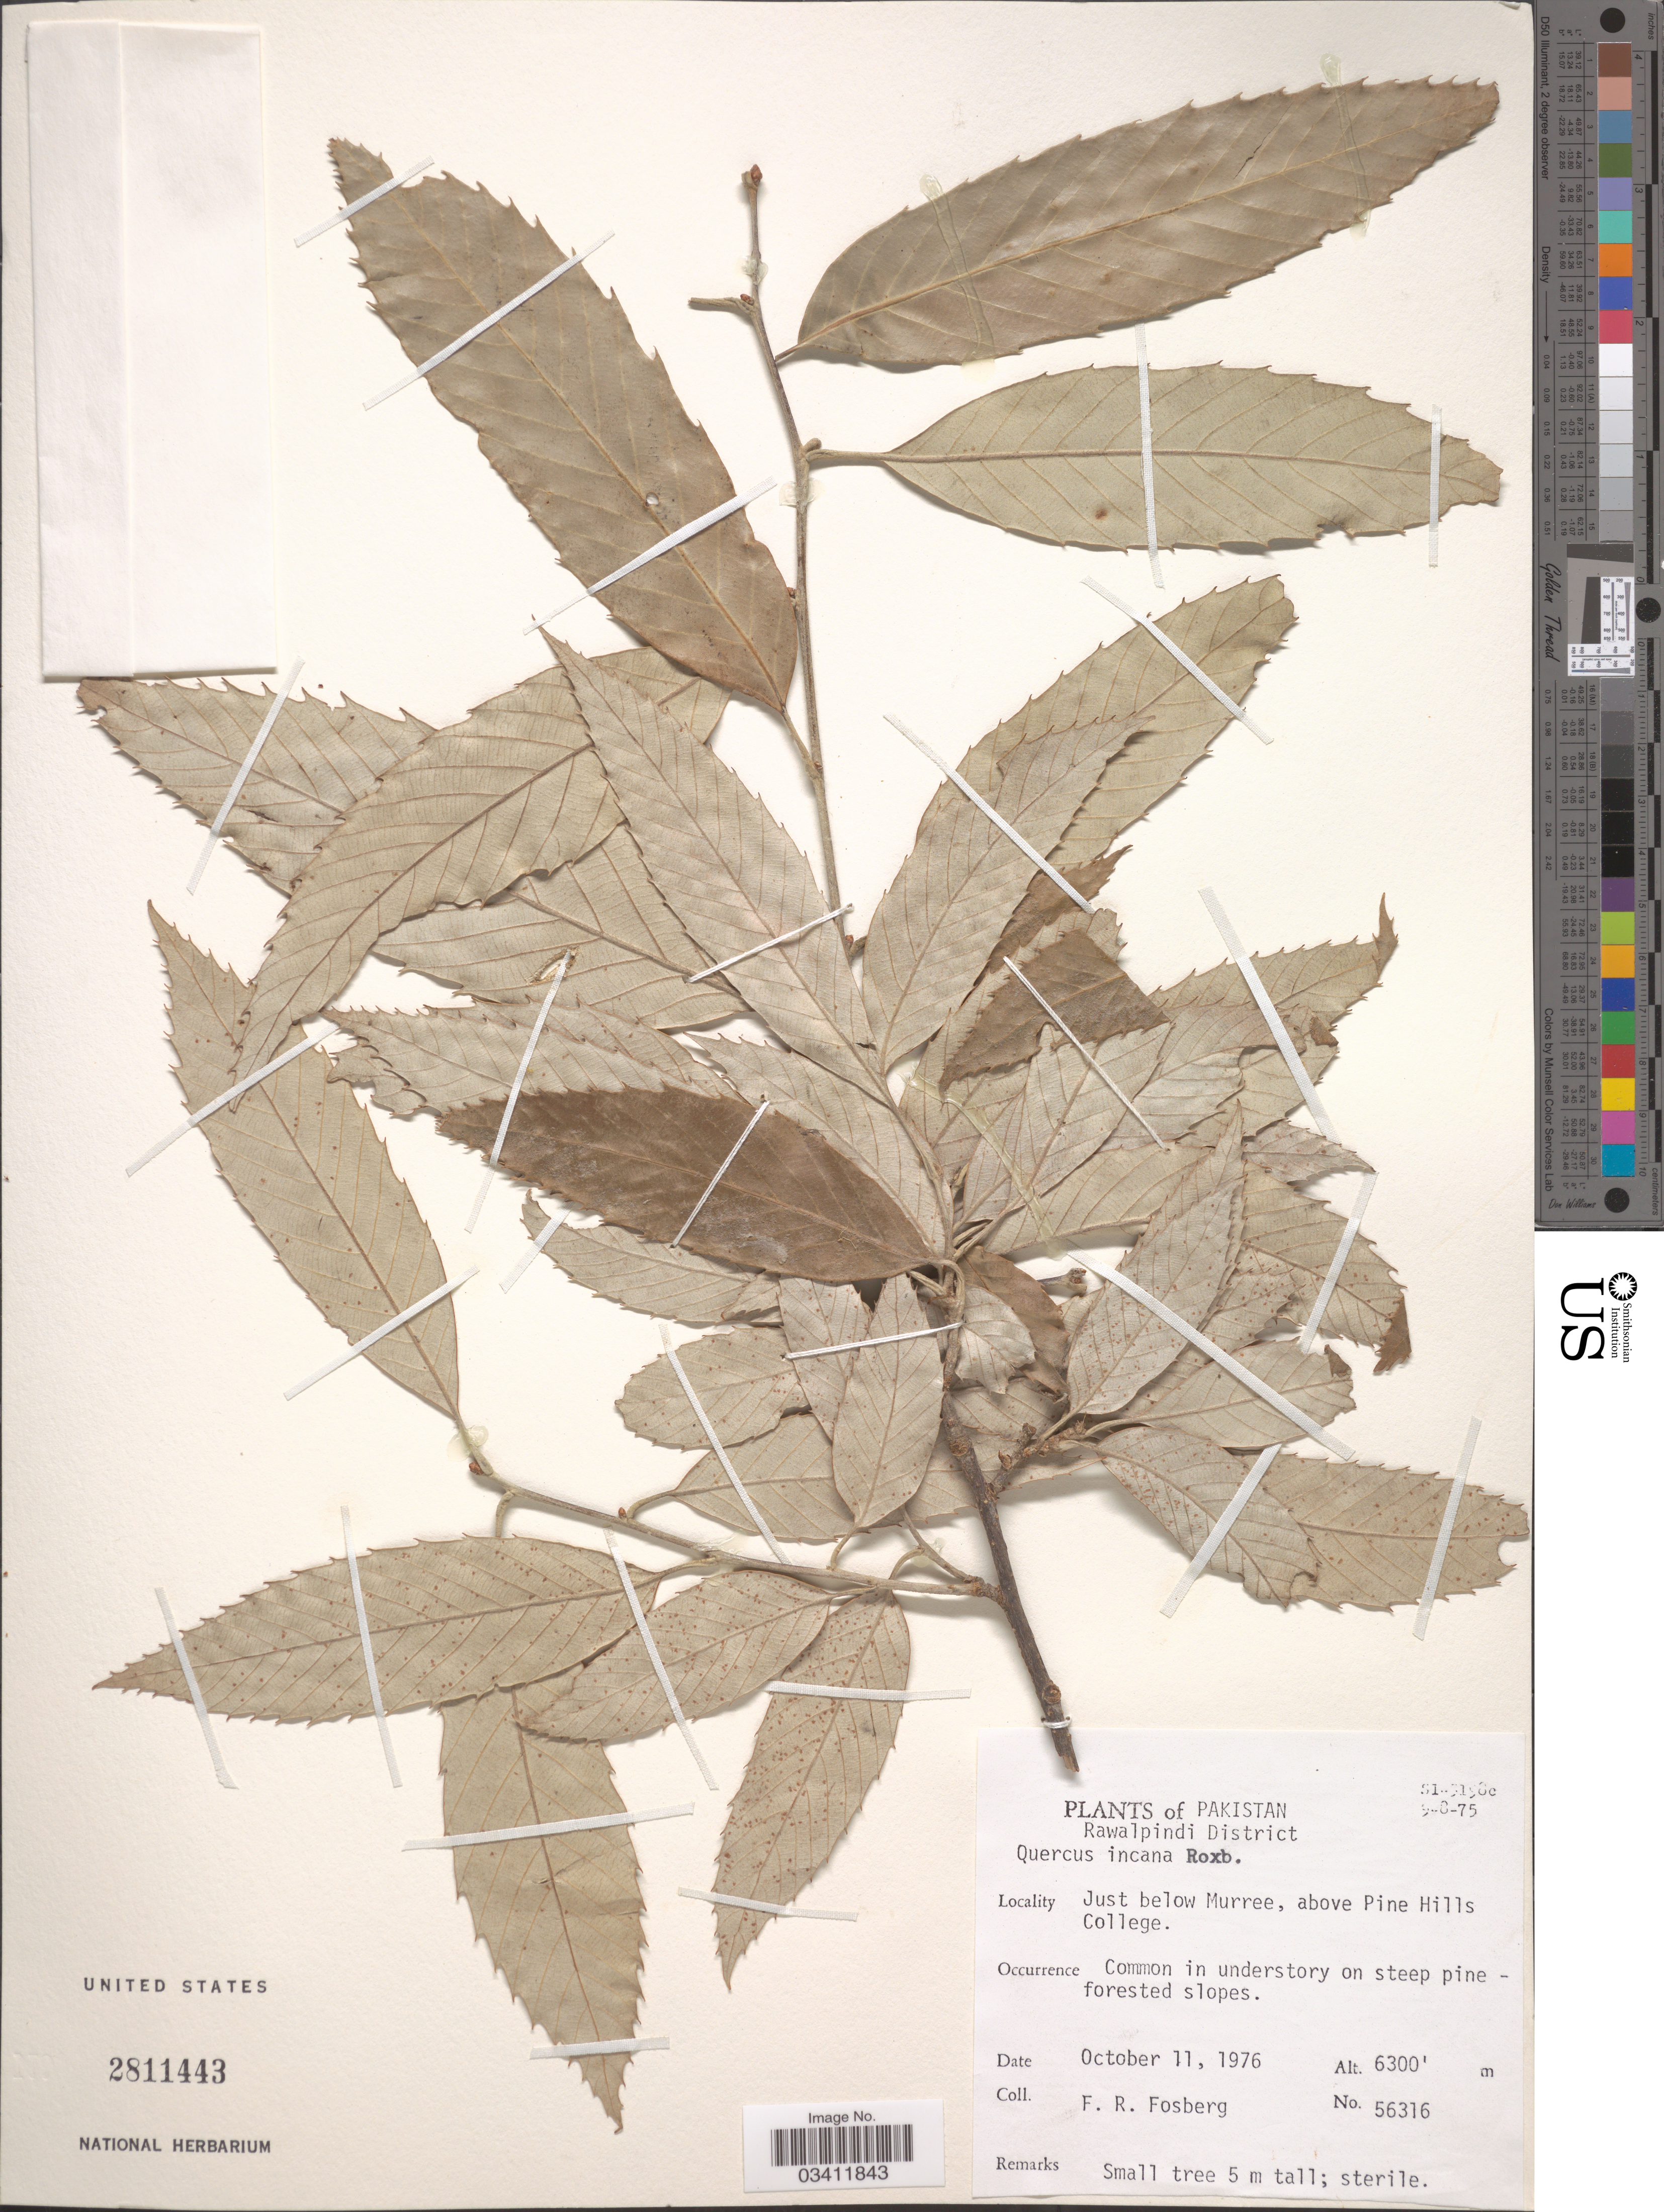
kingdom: Plantae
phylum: Tracheophyta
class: Magnoliopsida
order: Fagales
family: Fagaceae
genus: Quercus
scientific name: Quercus incana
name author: W. Bartram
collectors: F. R. Fosberg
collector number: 56316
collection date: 1976-10-11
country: Pakistan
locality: Rawalpindi District. Just below Murree, above Pine Hills College.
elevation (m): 1920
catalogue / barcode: US 2811443